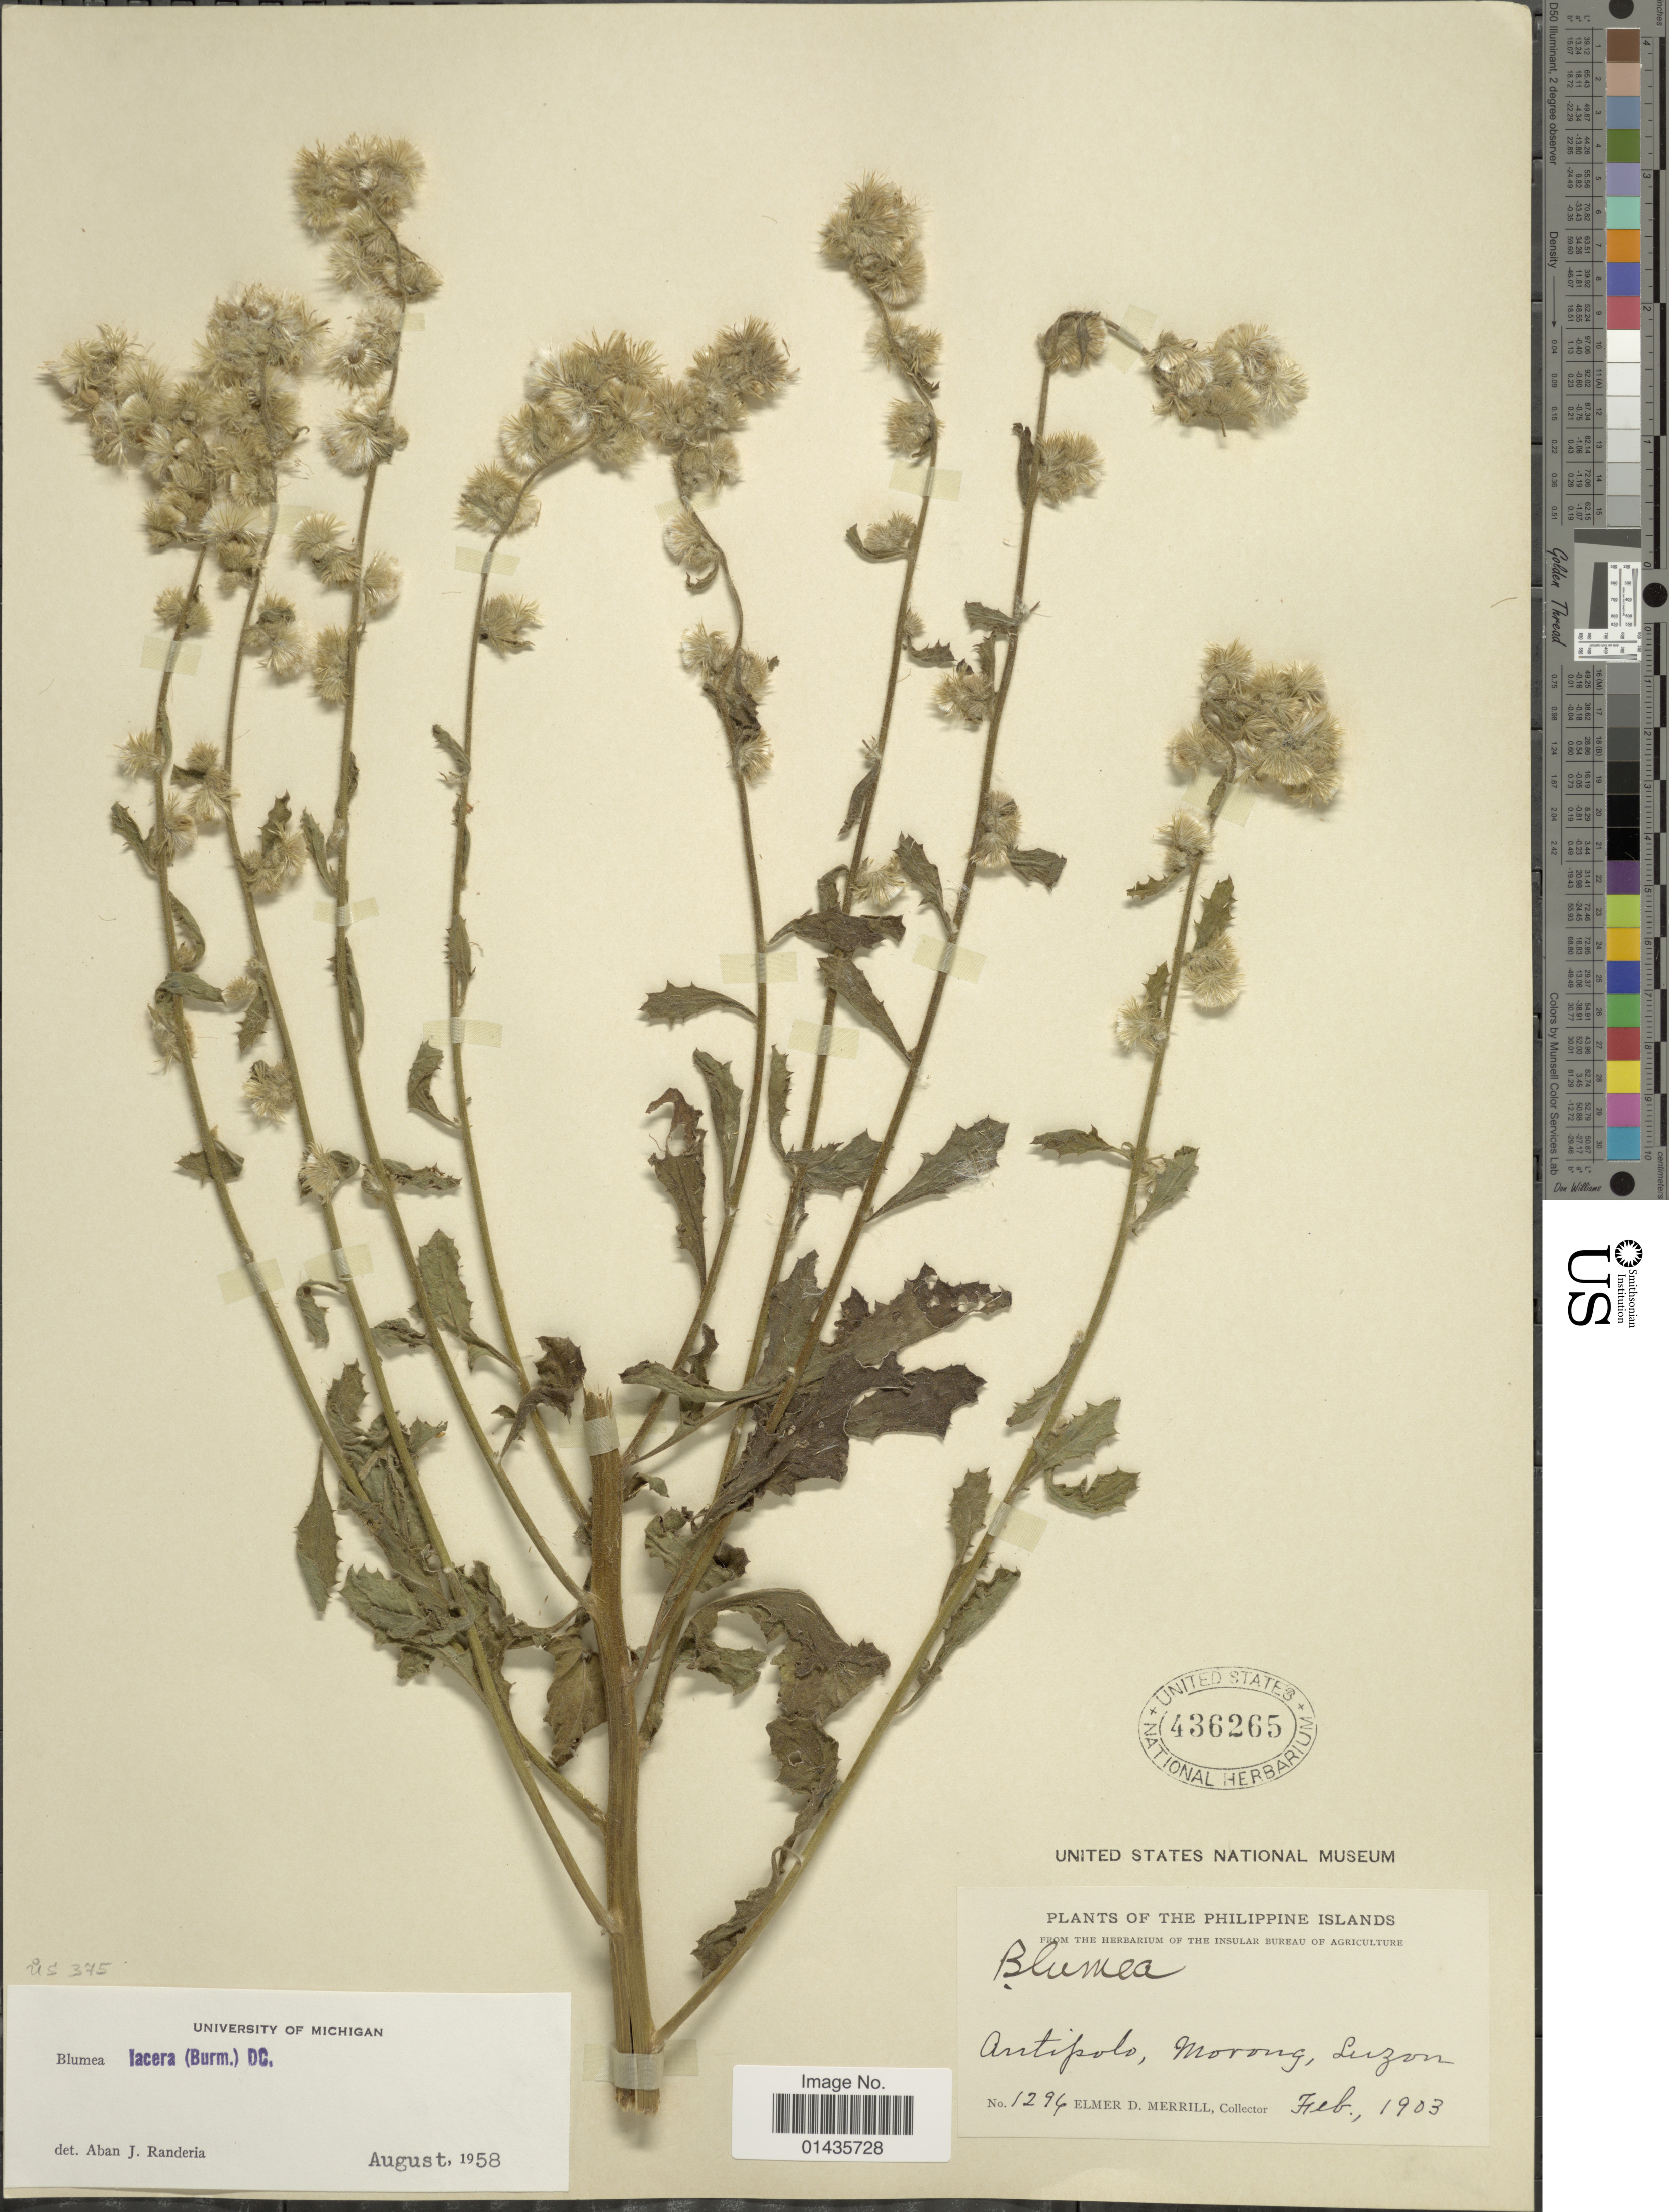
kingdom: Plantae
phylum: Tracheophyta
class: Magnoliopsida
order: Asterales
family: Asteraceae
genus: Blumea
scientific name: Blumea lacera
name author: (Roxb.) DC.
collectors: E. D. Merrill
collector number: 1294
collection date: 1903-02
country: Philippines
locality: Philippine Islands, Antipolo, Morong, Luzon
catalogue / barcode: US 436265